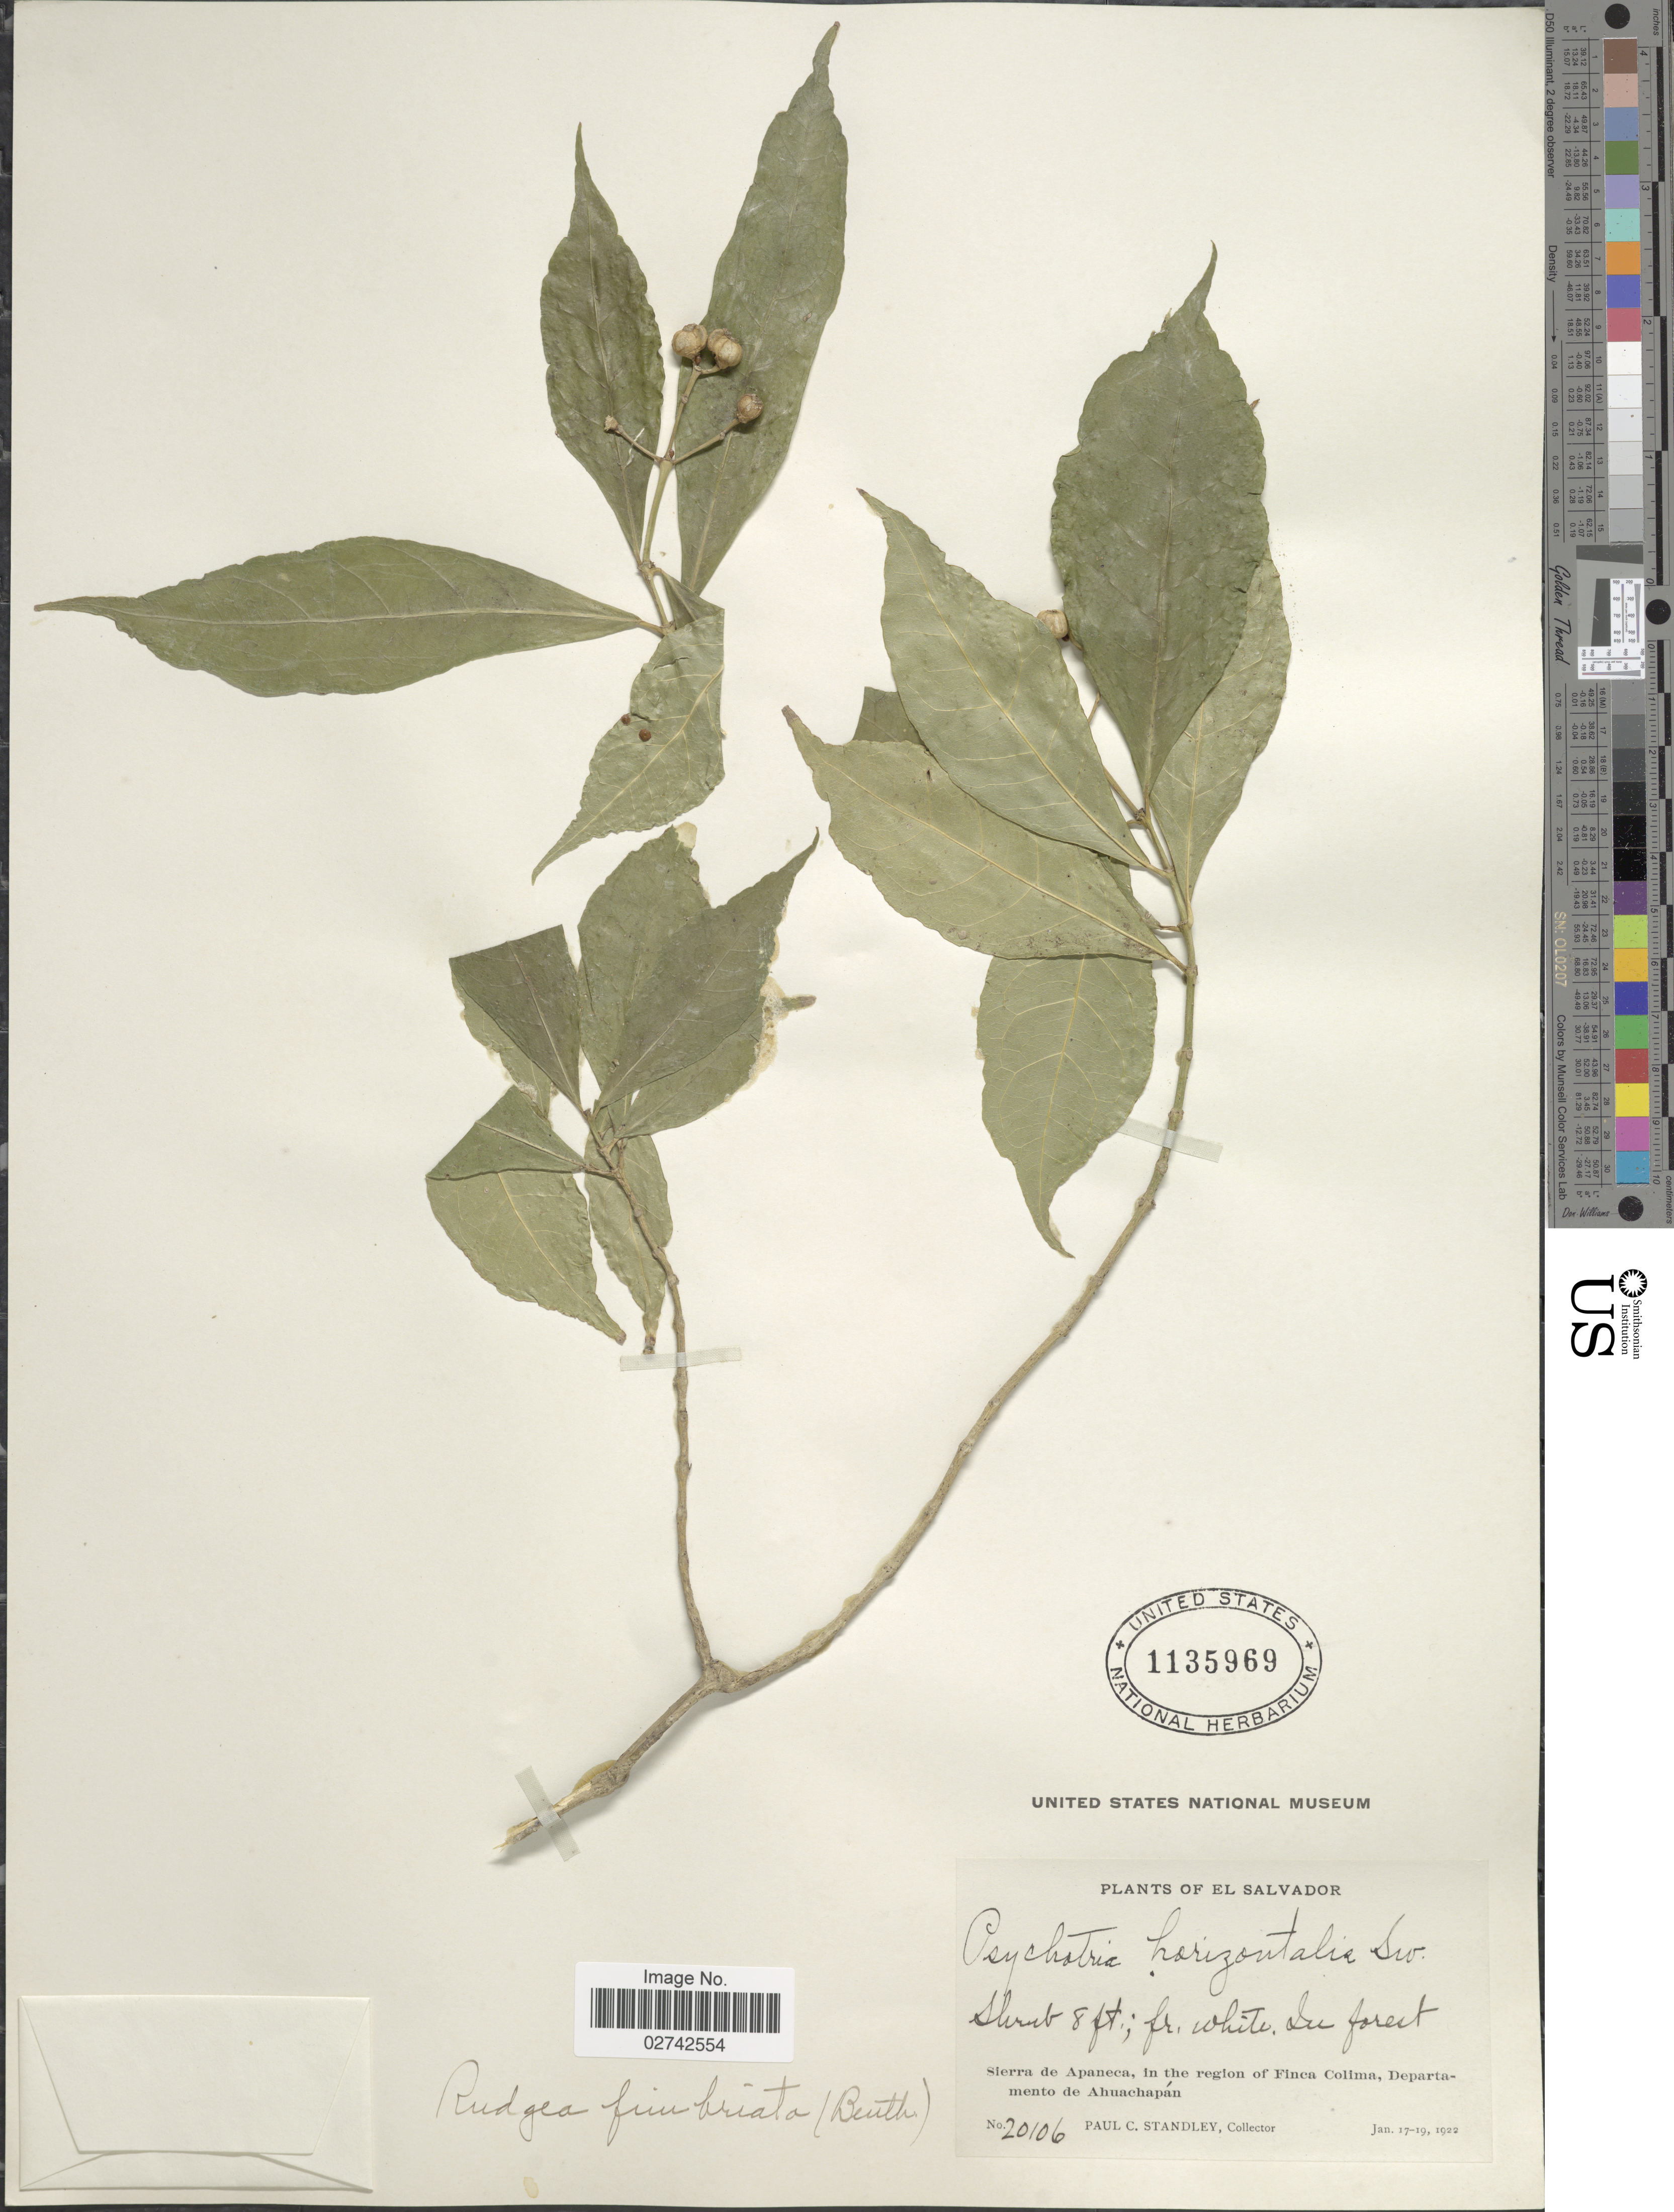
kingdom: Plantae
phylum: Tracheophyta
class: Magnoliopsida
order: Gentianales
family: Rubiaceae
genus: Rudgea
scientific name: Rudgea ceratopetala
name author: Donn. Sm.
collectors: P. C. Standley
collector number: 20106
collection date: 1922-01-17/1922-01-19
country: El Salvador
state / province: Ahuachapan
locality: Sierra de Apaneca, in the region of Finca Colima, Departamento de Ahuachapan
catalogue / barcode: US 1135969